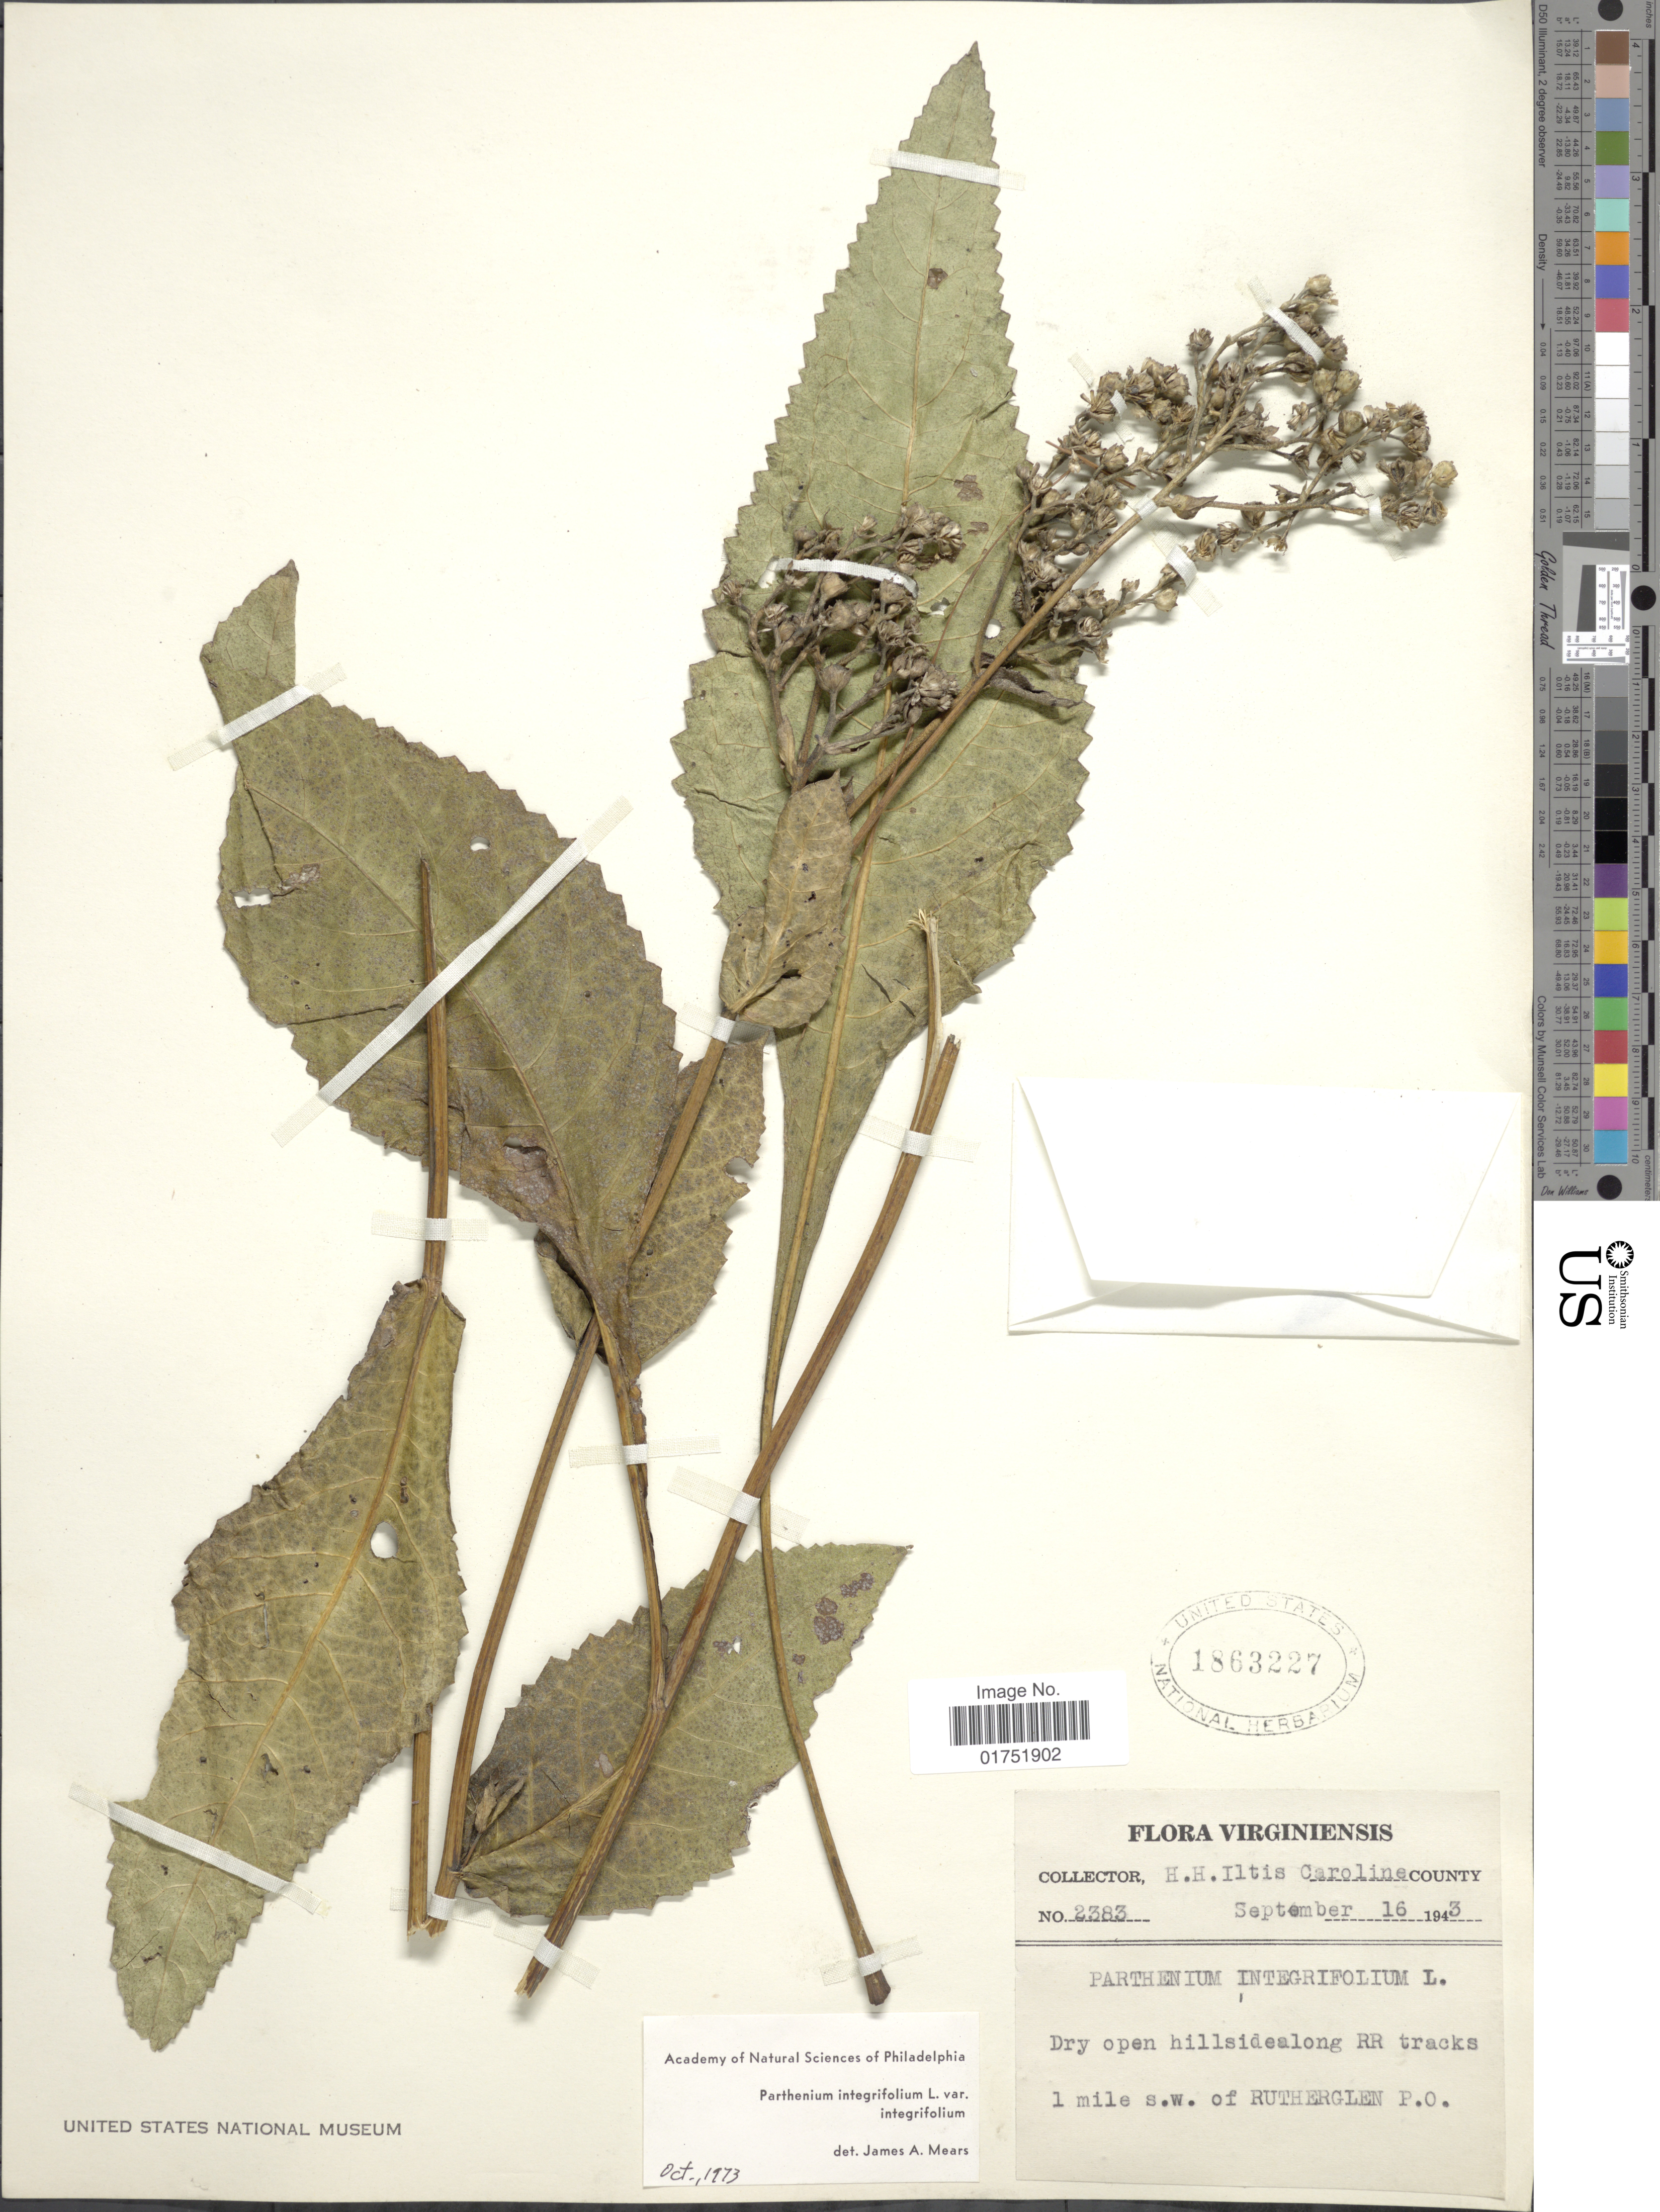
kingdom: Plantae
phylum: Tracheophyta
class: Magnoliopsida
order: Asterales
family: Asteraceae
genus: Parthenium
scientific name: Parthenium integrifolium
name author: L.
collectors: H. H. Iltis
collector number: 2383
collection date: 1943-09-16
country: United States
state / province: Virginia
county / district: Caroline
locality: Caroline County, along RR tracks, 1 mile s.w. of Rutherglen P. O.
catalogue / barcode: US 1863227